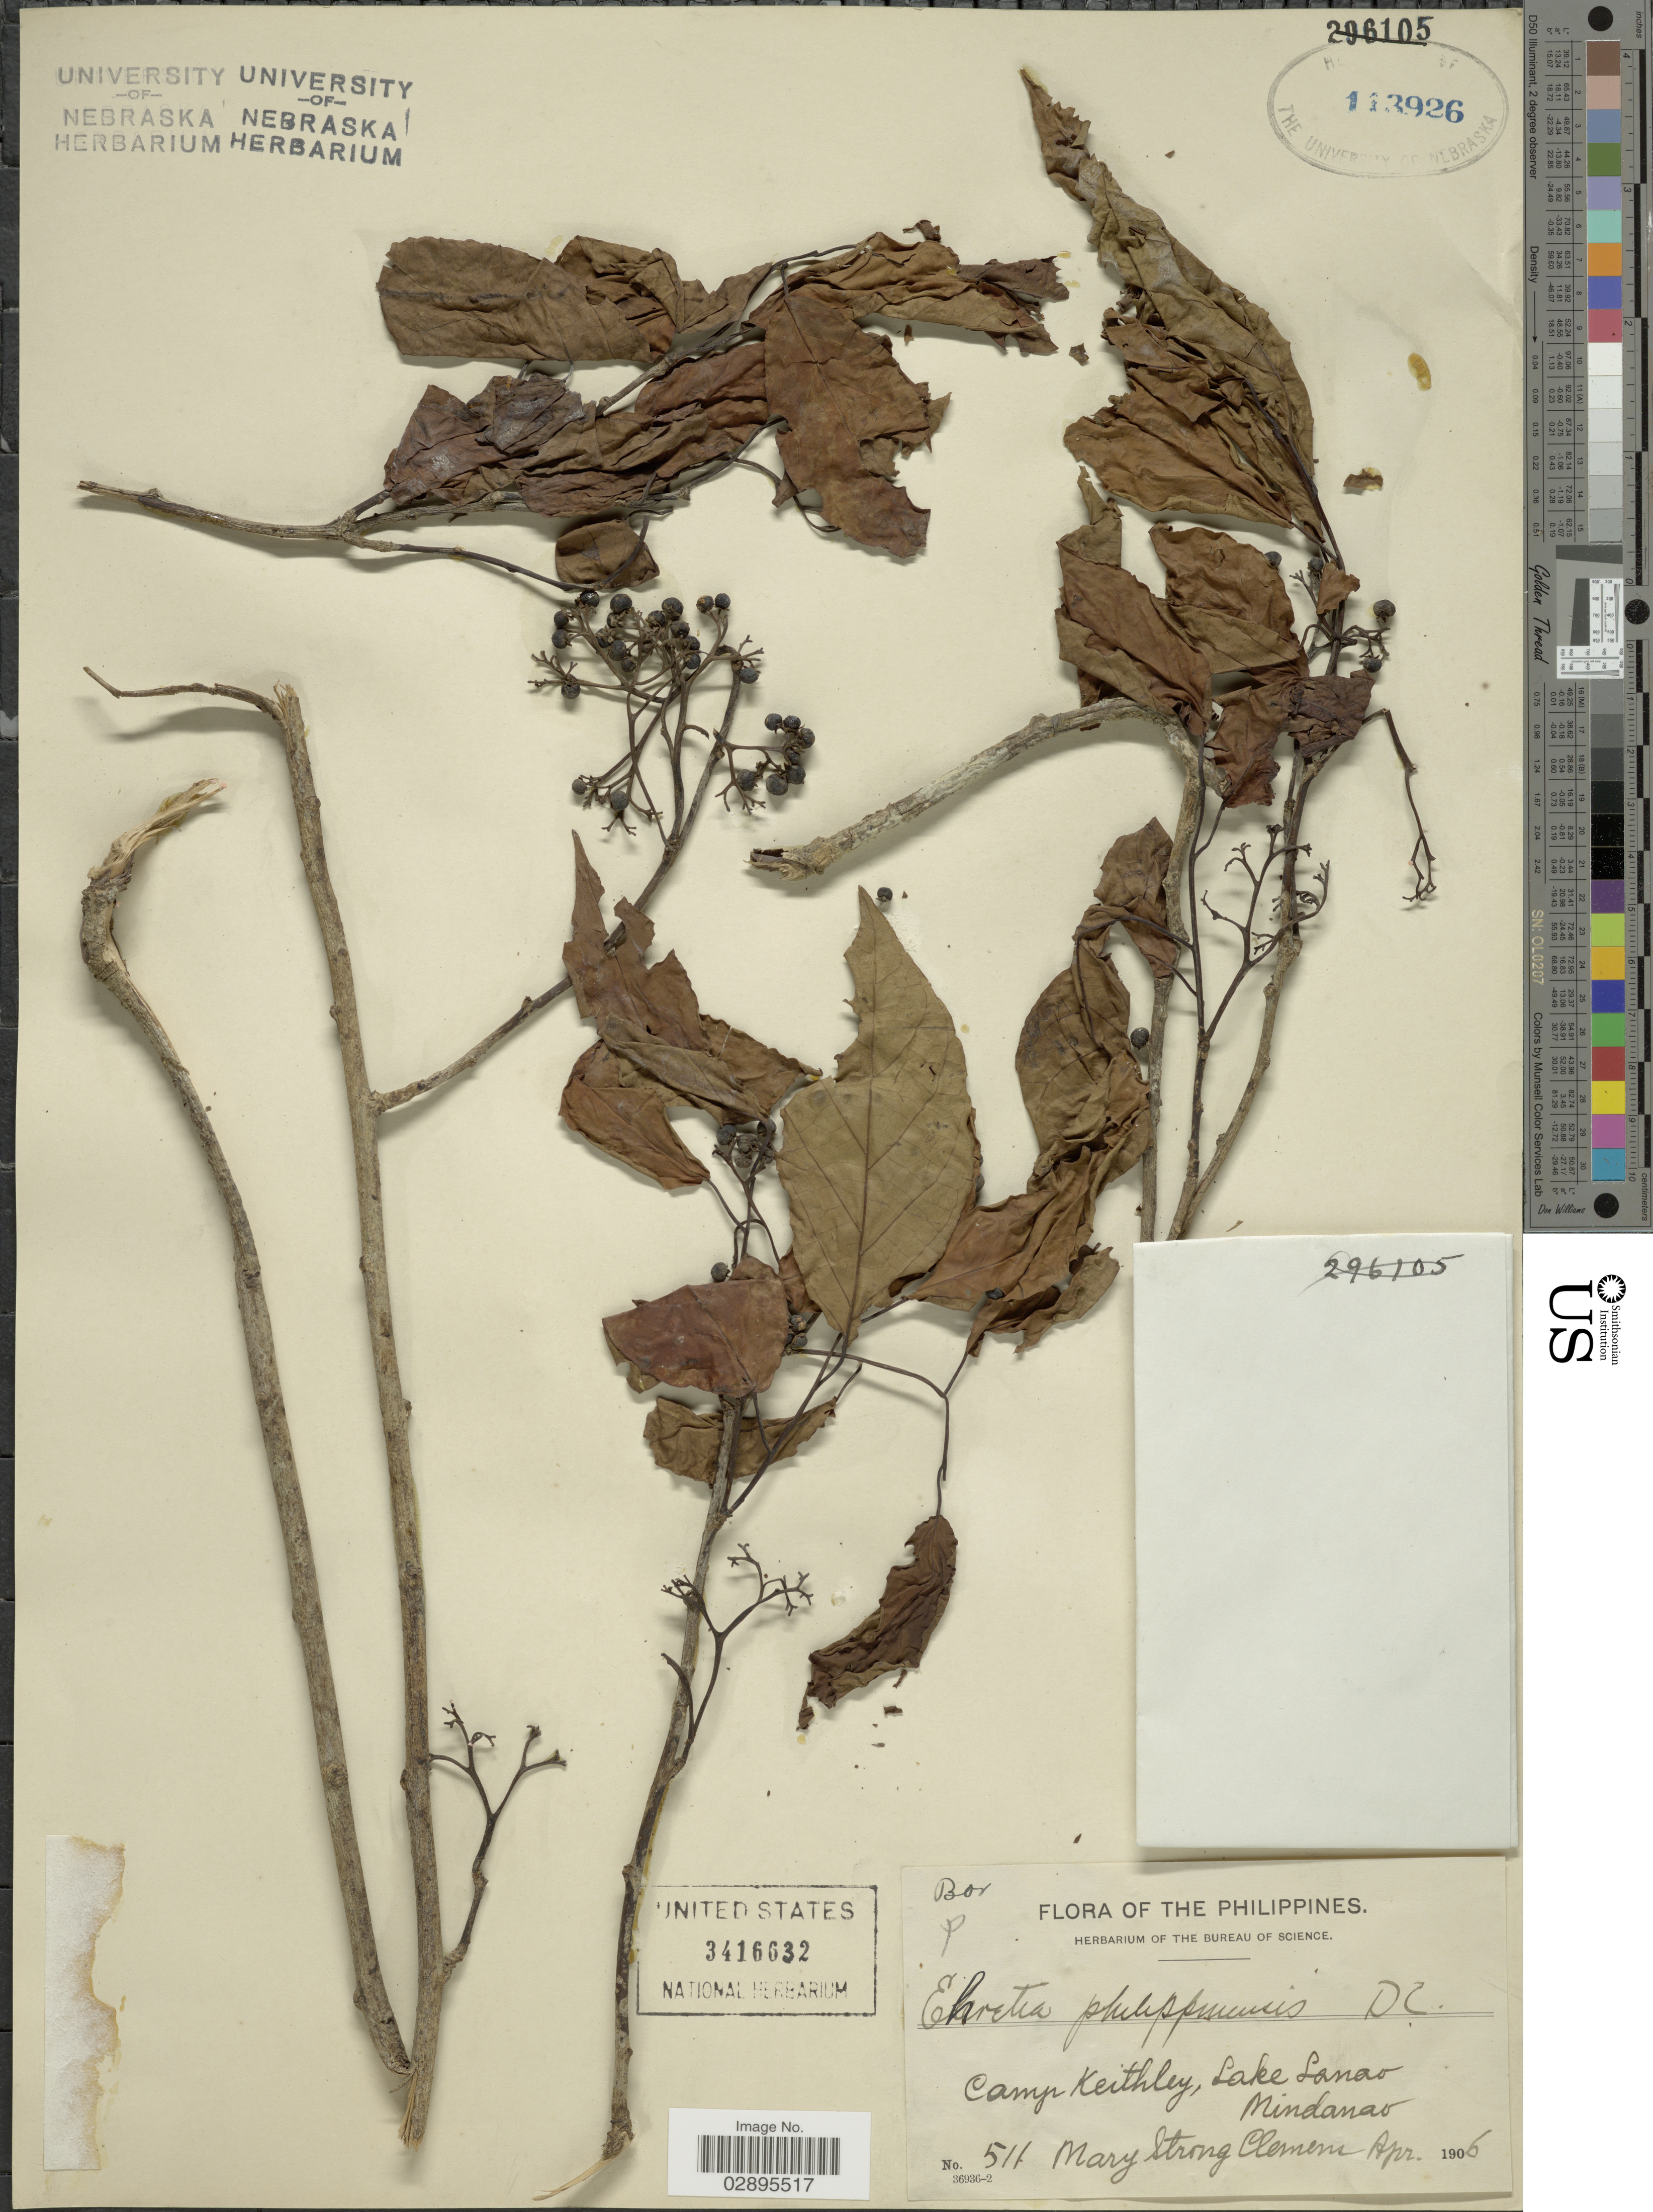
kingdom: Plantae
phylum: Tracheophyta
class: Magnoliopsida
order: Boraginales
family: Ehretiaceae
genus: Ehretia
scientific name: Ehretia philippinensis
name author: A. DC.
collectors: M. S. Clemens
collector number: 511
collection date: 1906-04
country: Philippines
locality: Camp Keithley, Lake Lanao Mindanao.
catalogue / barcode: US 3416632